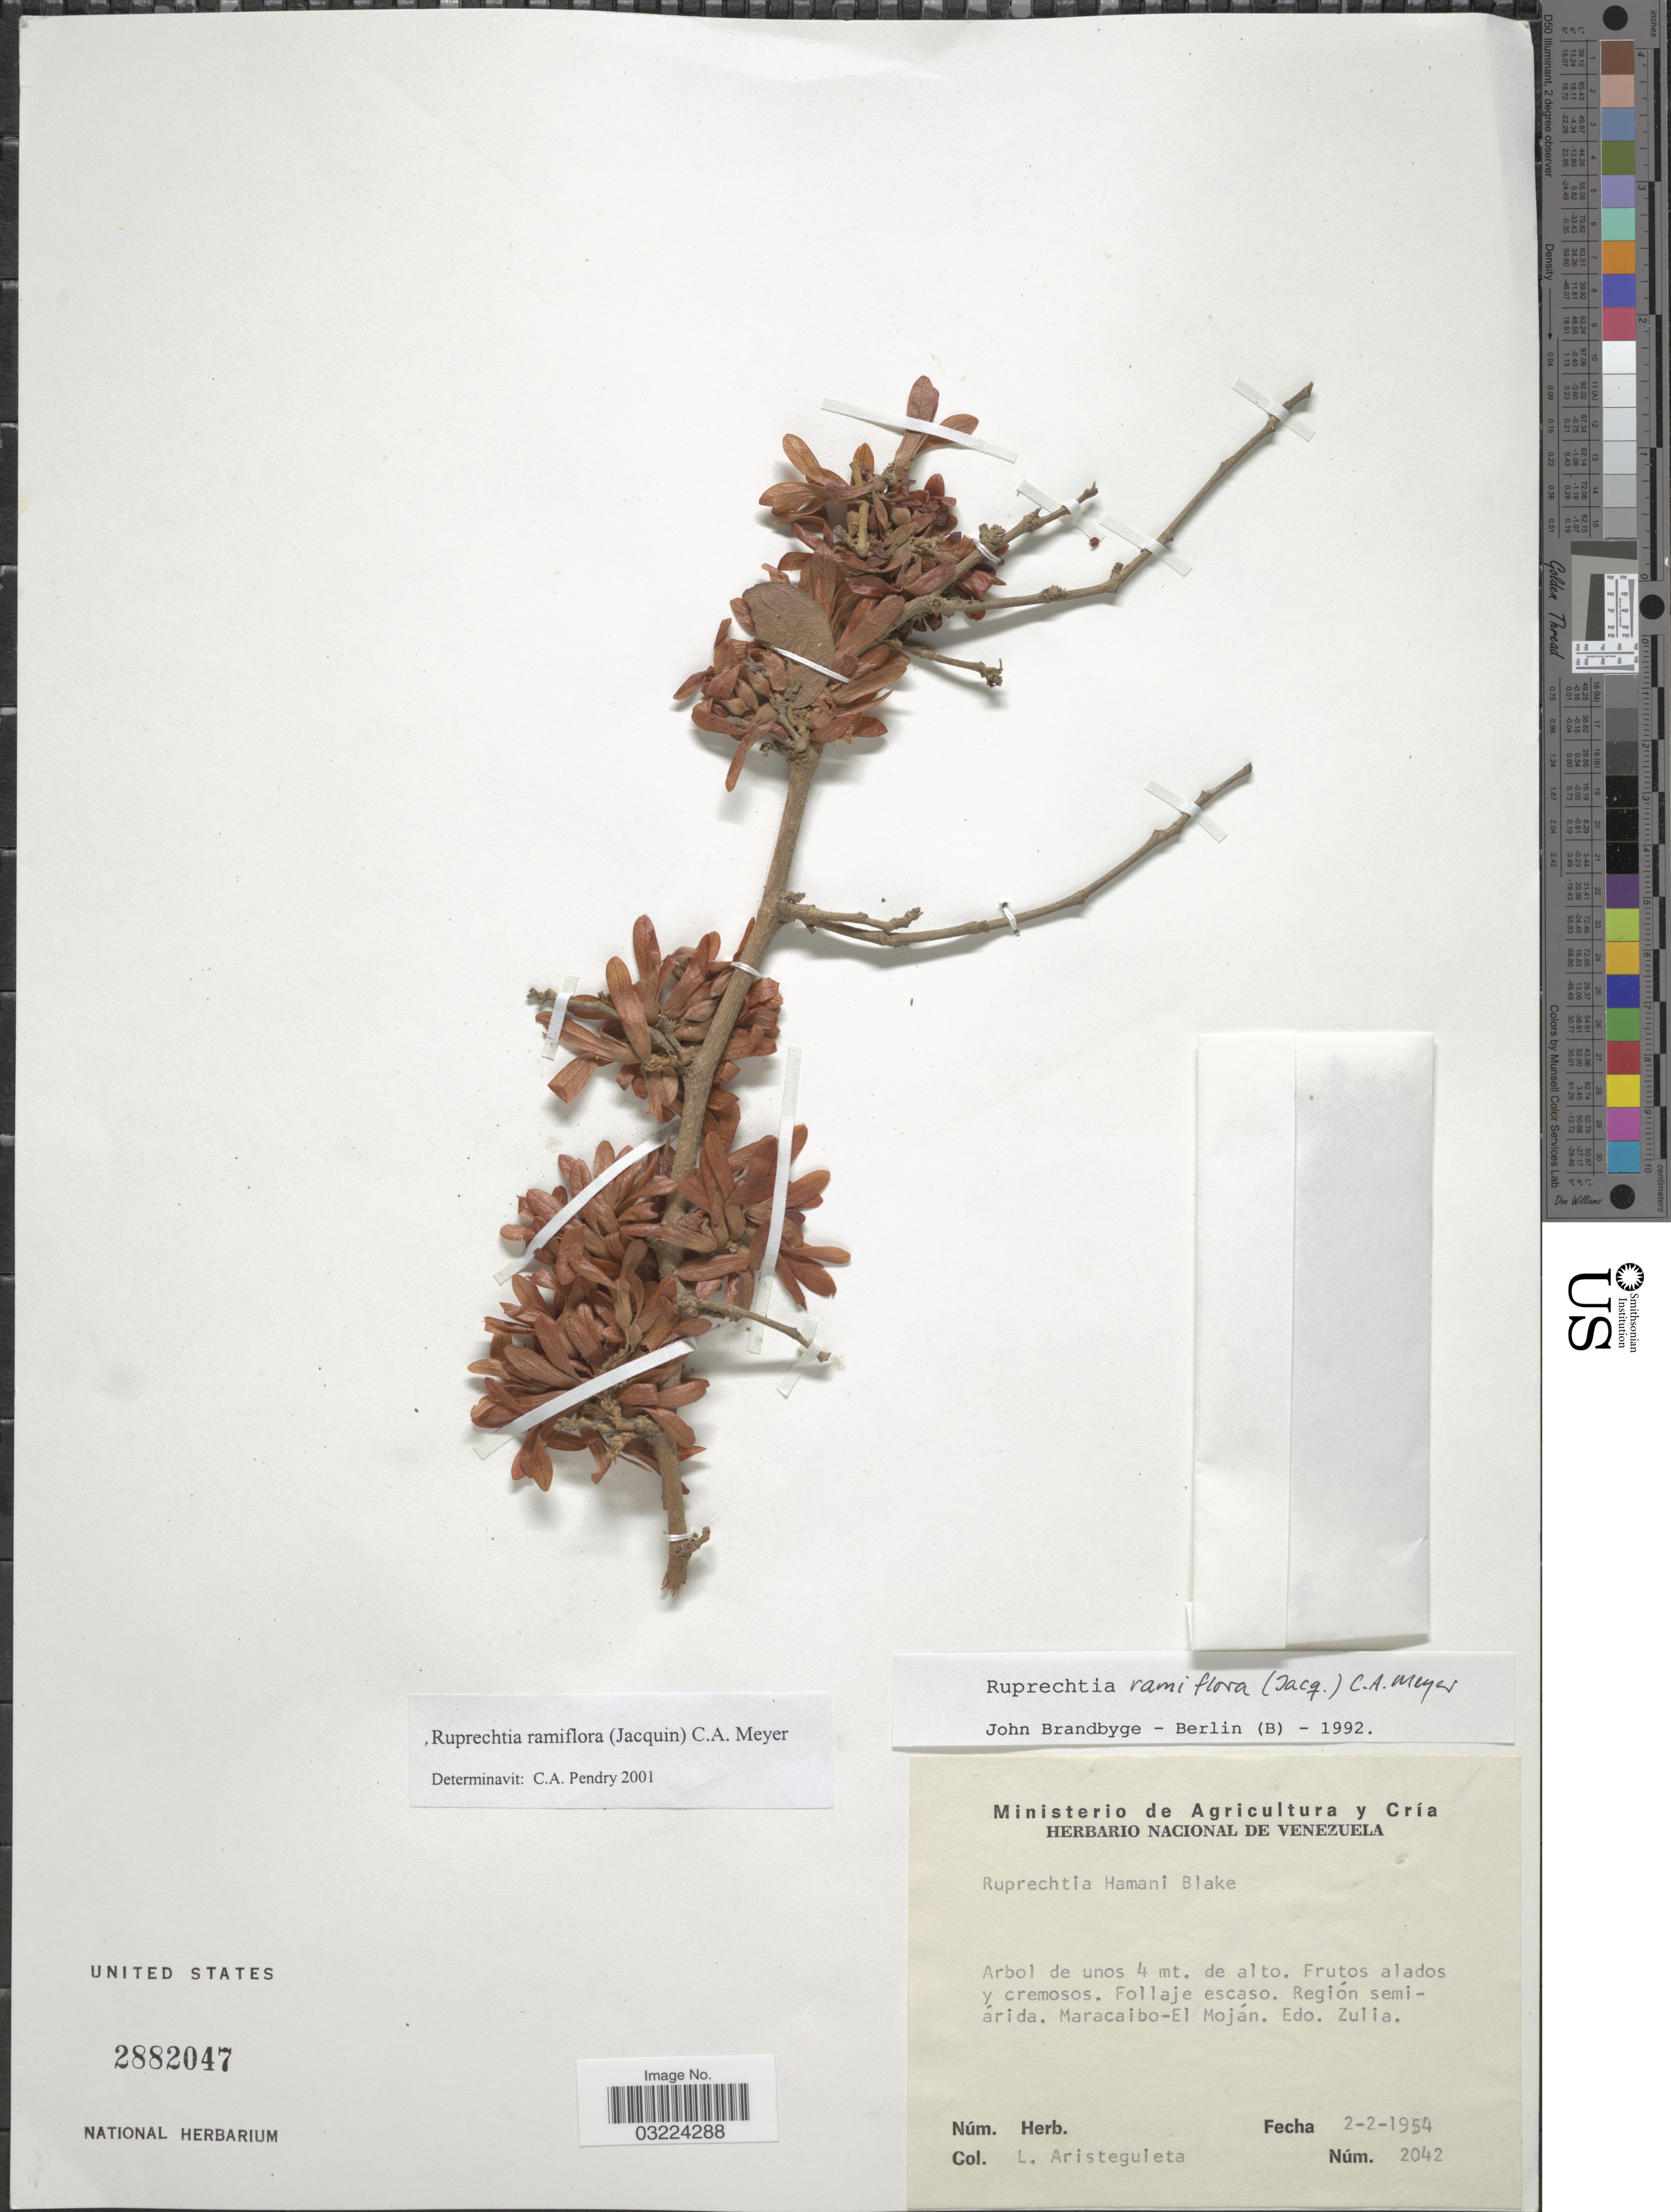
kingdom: Plantae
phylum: Tracheophyta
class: Magnoliopsida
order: Caryophyllales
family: Polygonaceae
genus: Ruprechtia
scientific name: Ruprechtia ramiflora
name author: (Jacq.) C.A. Mey.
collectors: L. Aristeguieta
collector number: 2042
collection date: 1954-02-02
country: Venezuela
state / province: Zulia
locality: Maracaibo-El Moján.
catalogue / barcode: US 2882047